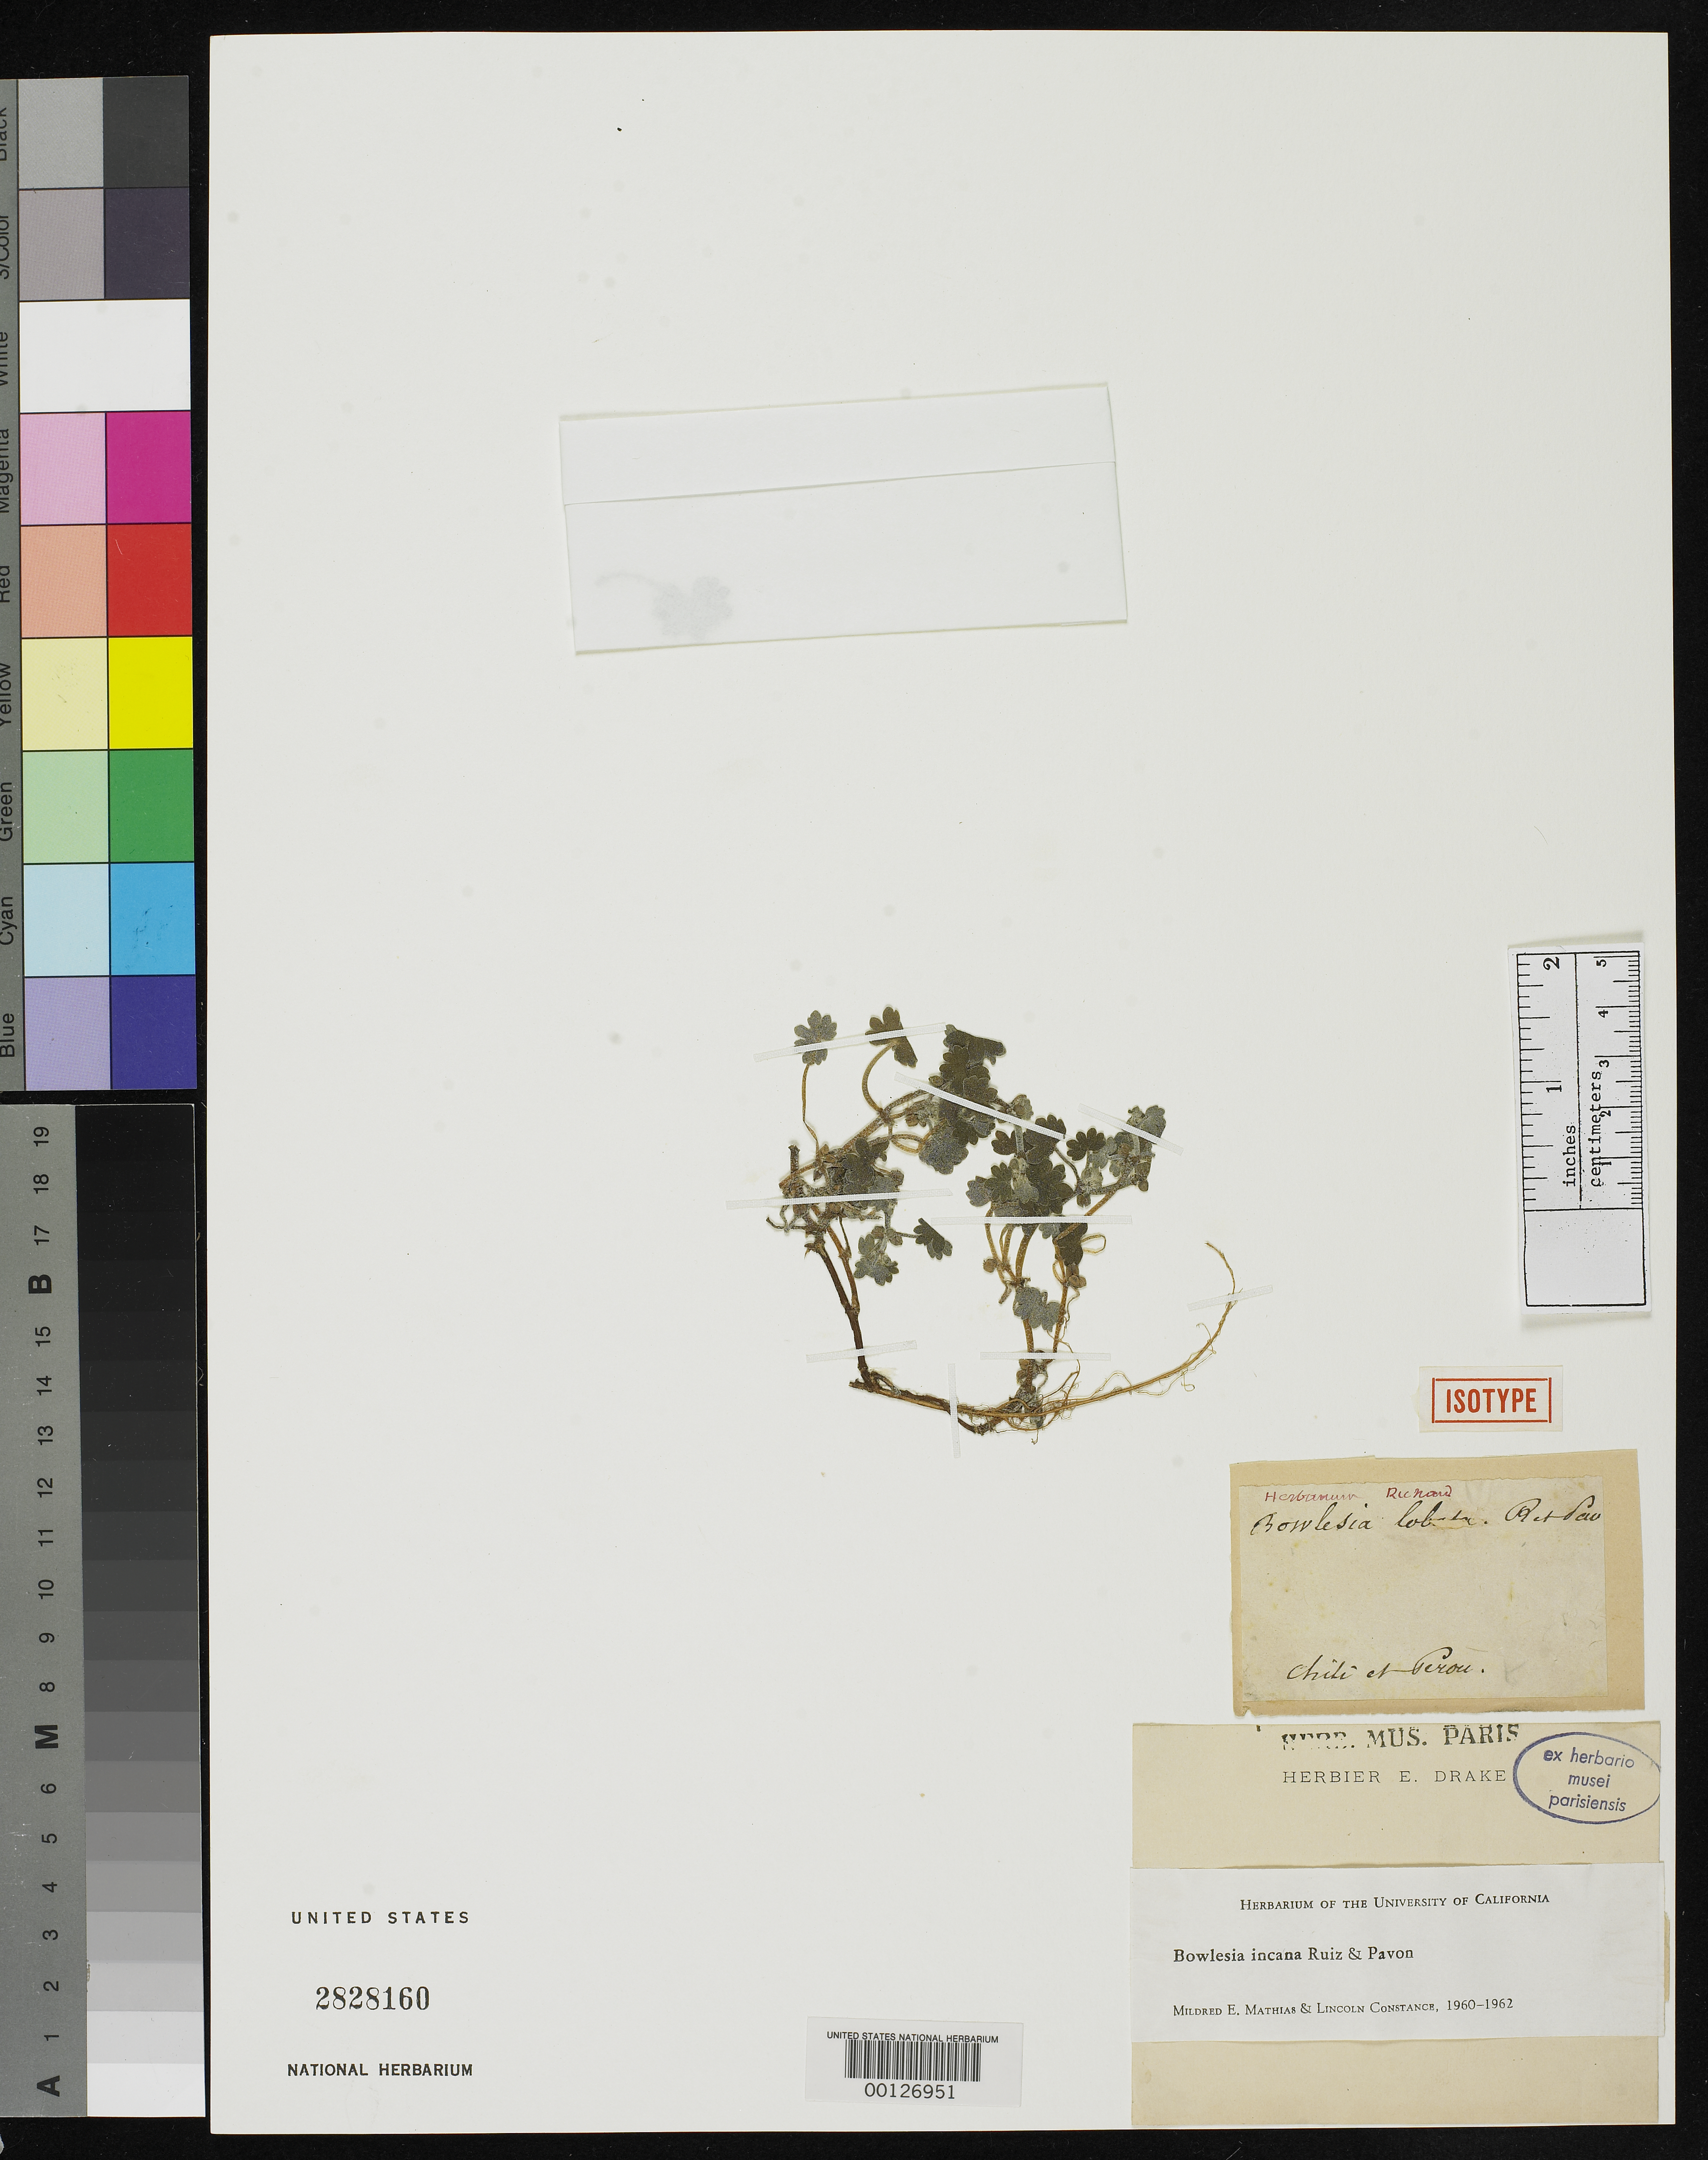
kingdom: Plantae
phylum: Tracheophyta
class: Magnoliopsida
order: Apiales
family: Apiaceae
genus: Bowlesia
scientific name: Bowlesia incana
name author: Ruiz & Pav.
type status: Possible Type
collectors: H. Ruiz López & J. A. Pavón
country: Chile / Peru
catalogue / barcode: US 2828160